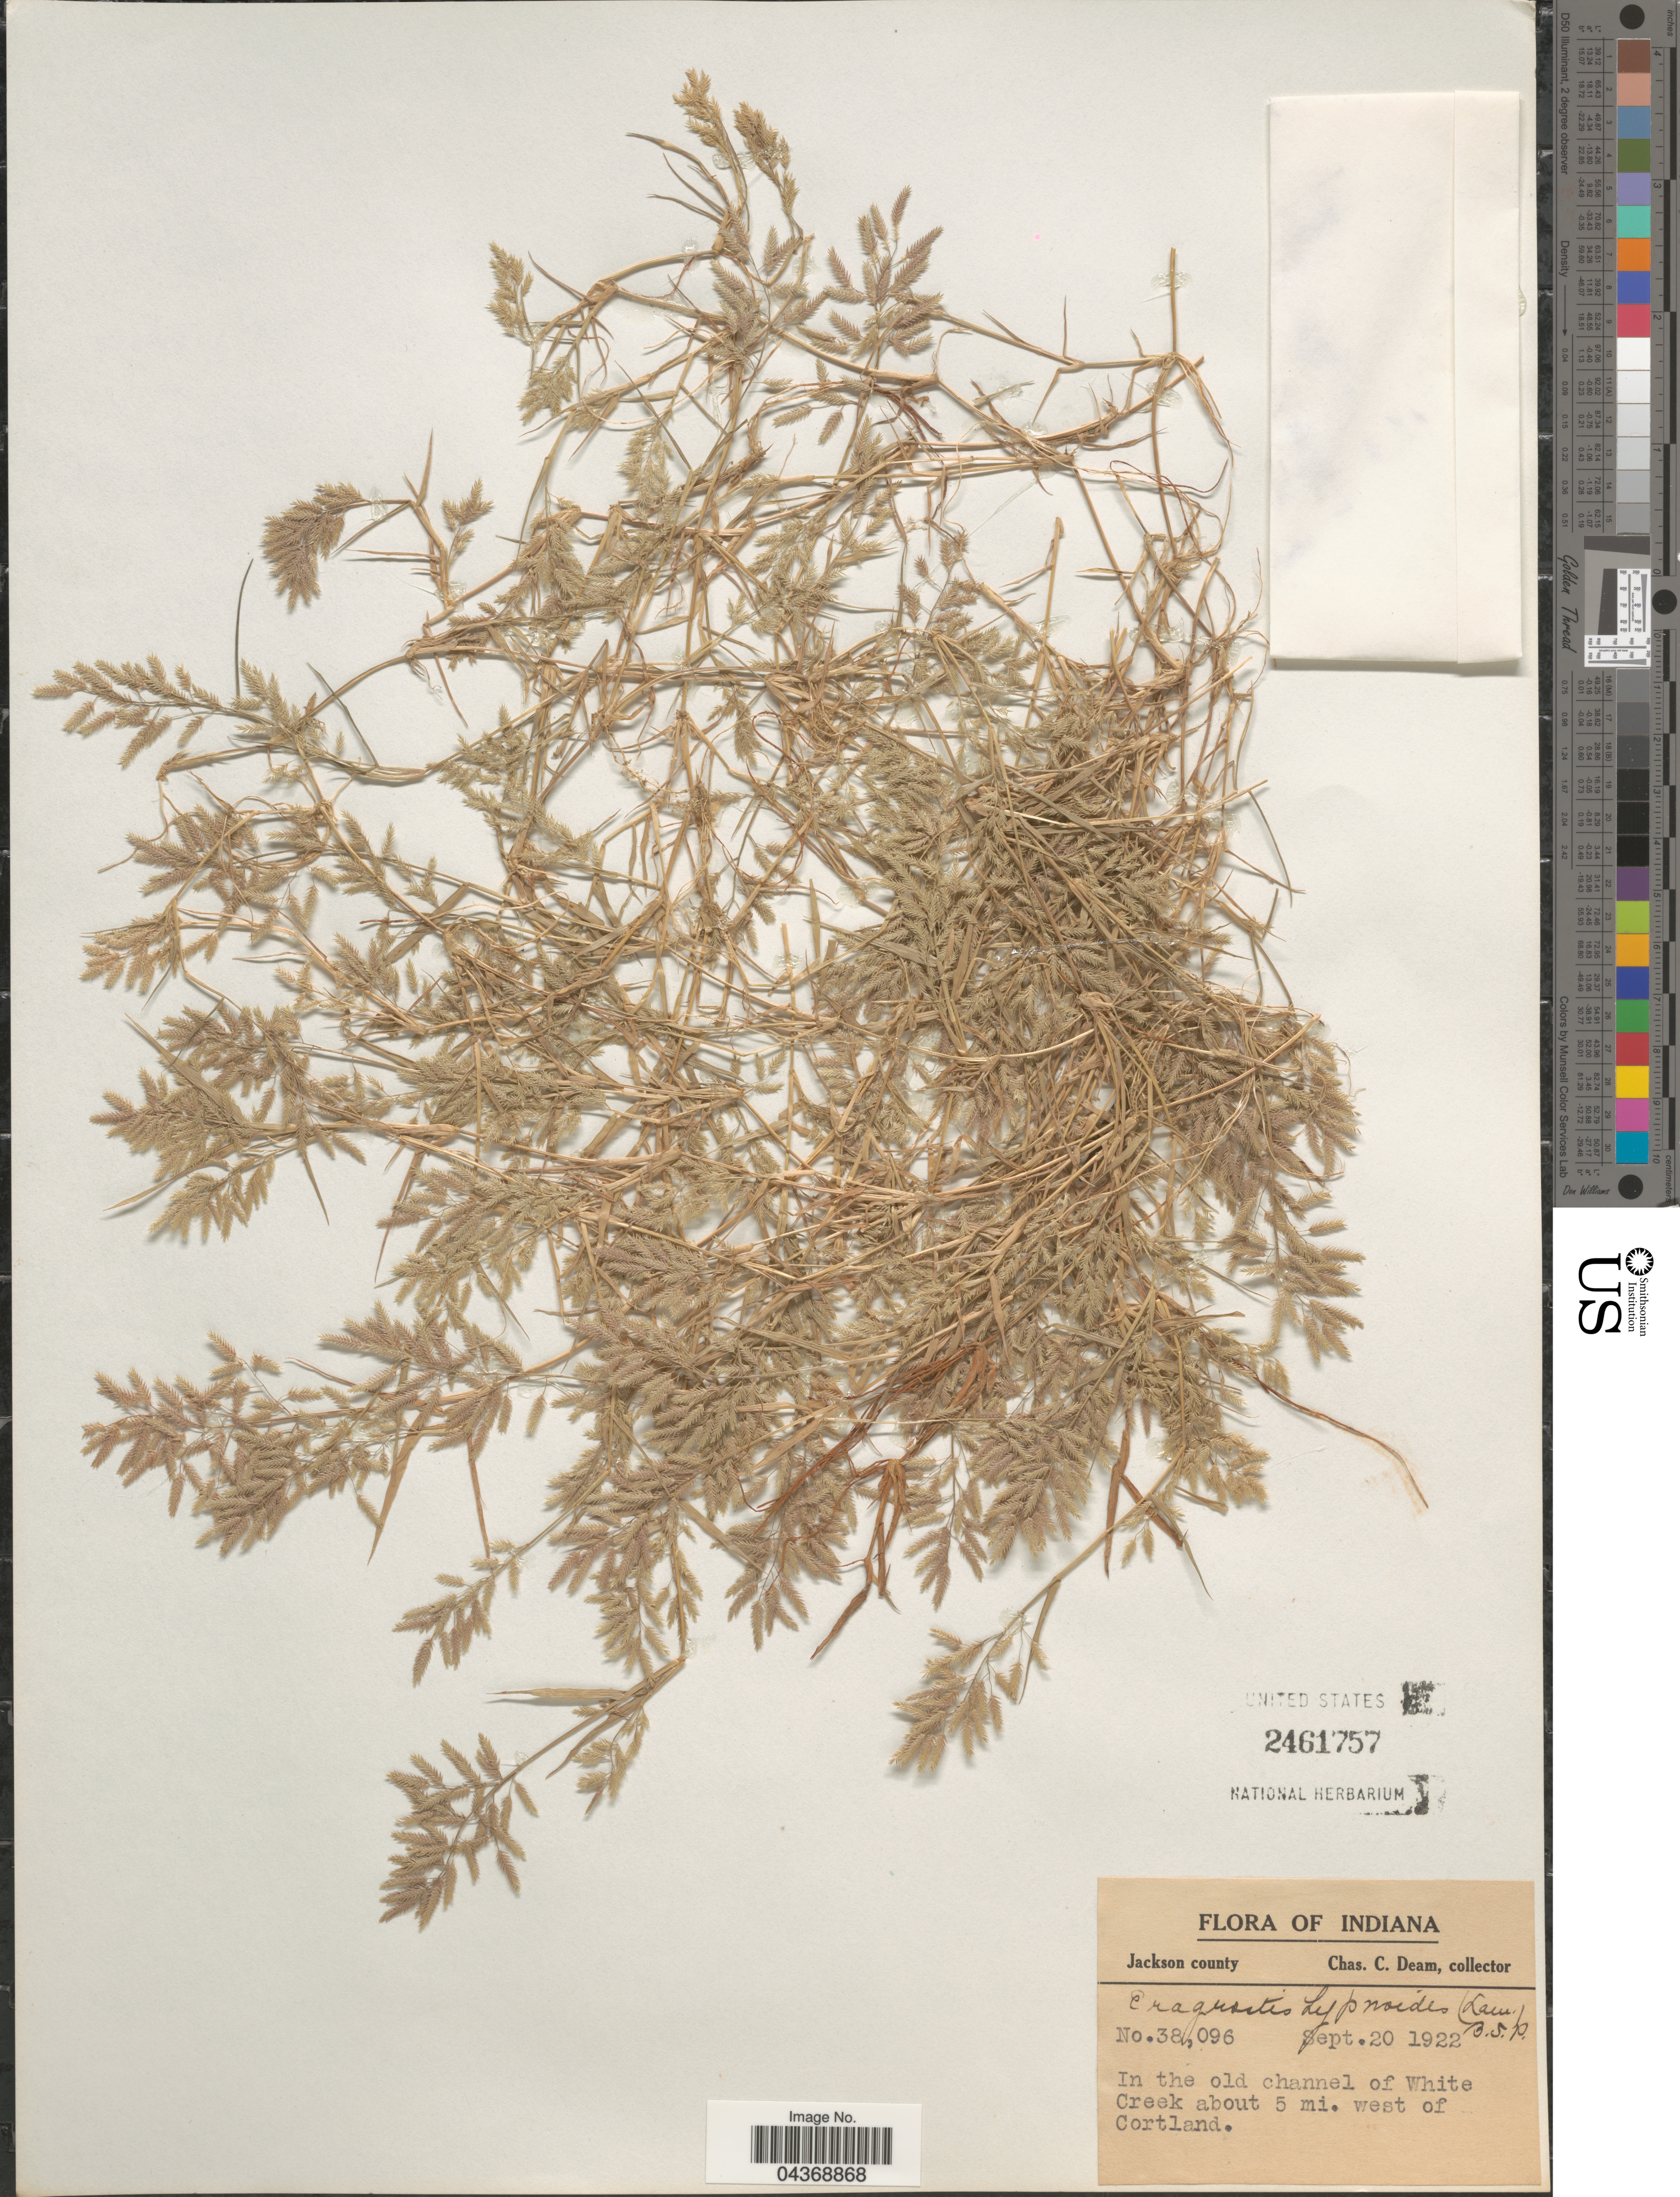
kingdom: Plantae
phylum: Tracheophyta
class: Liliopsida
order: Poales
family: Poaceae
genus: Eragrostis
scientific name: Eragrostis hypnoides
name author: (Lam.) Britton, Stearns & Poggenb.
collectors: C. C. Deam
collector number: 38096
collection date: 1922-09-20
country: United States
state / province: Indiana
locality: Jackson county. In the old channel of White Creek about 5 mi. west of Cortland.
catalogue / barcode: US 2461757